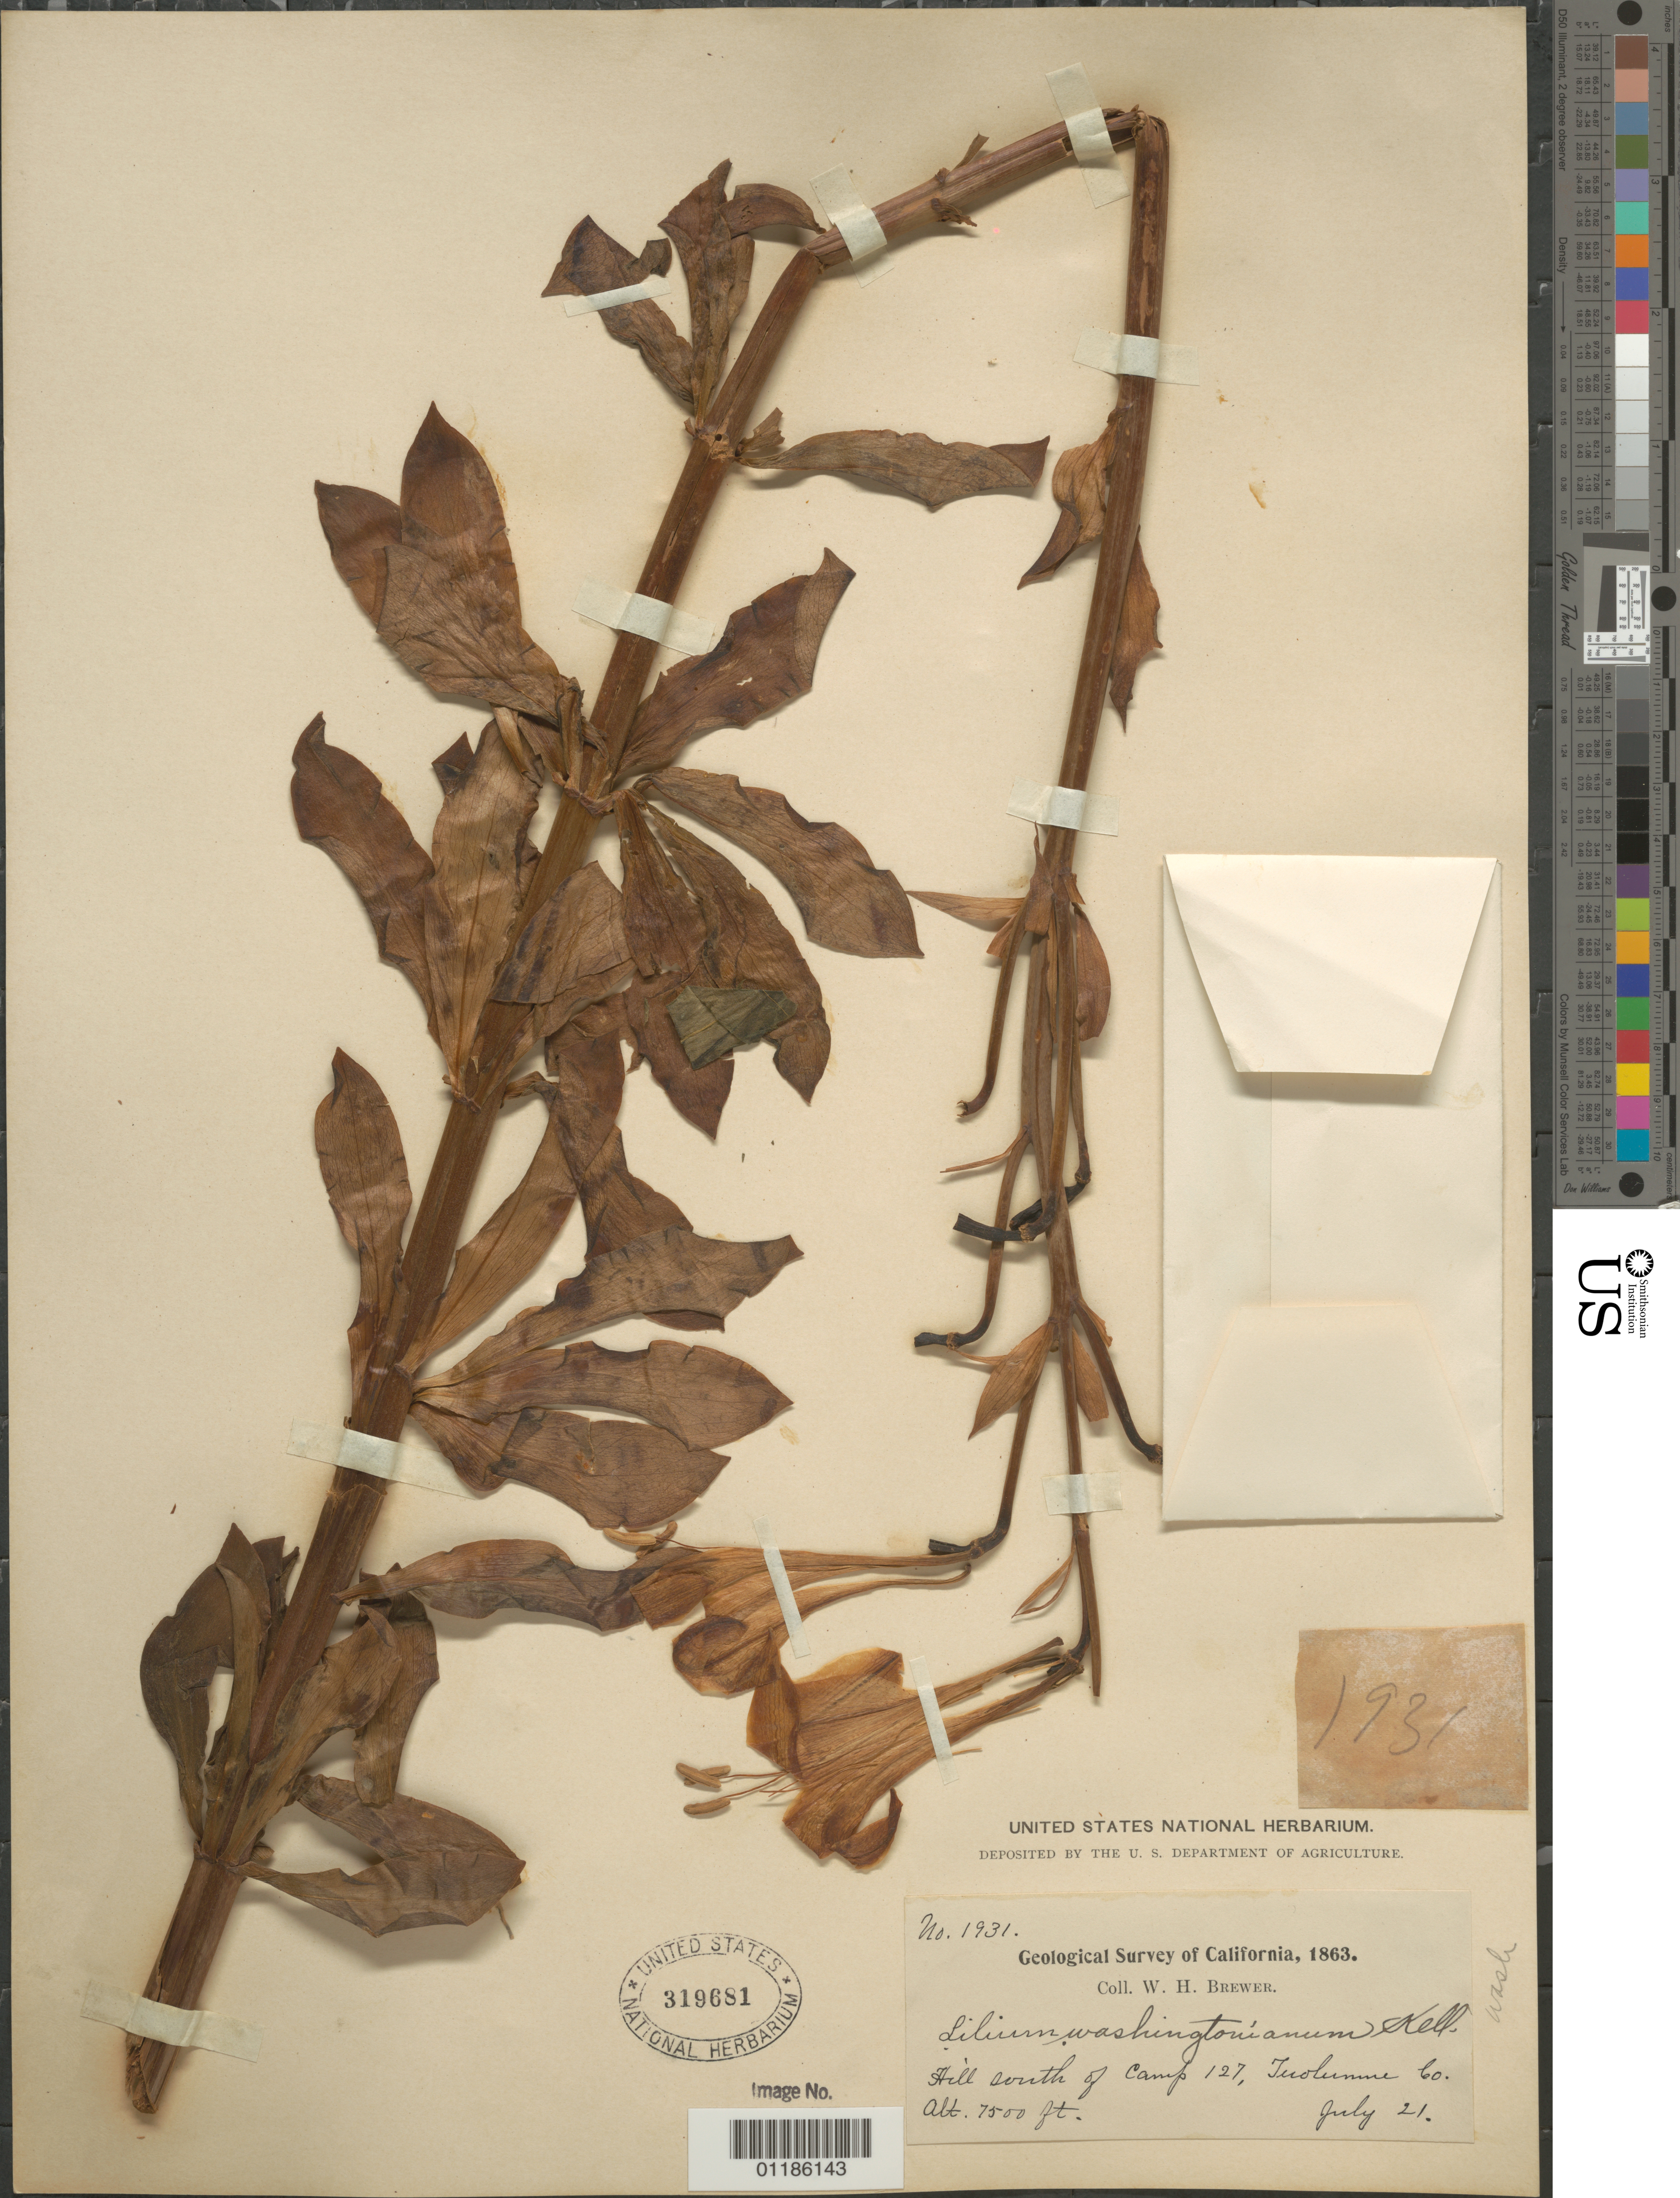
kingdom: Plantae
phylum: Tracheophyta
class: Liliopsida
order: Liliales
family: Liliaceae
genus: Lilium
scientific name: Lilium washingtonianum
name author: Kellogg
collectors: W. H. Brewer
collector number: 1931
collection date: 1863-07-21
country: United States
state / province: California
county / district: Tuolumne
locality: Hill south of Camp 127.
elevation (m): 2286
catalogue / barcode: US 319681